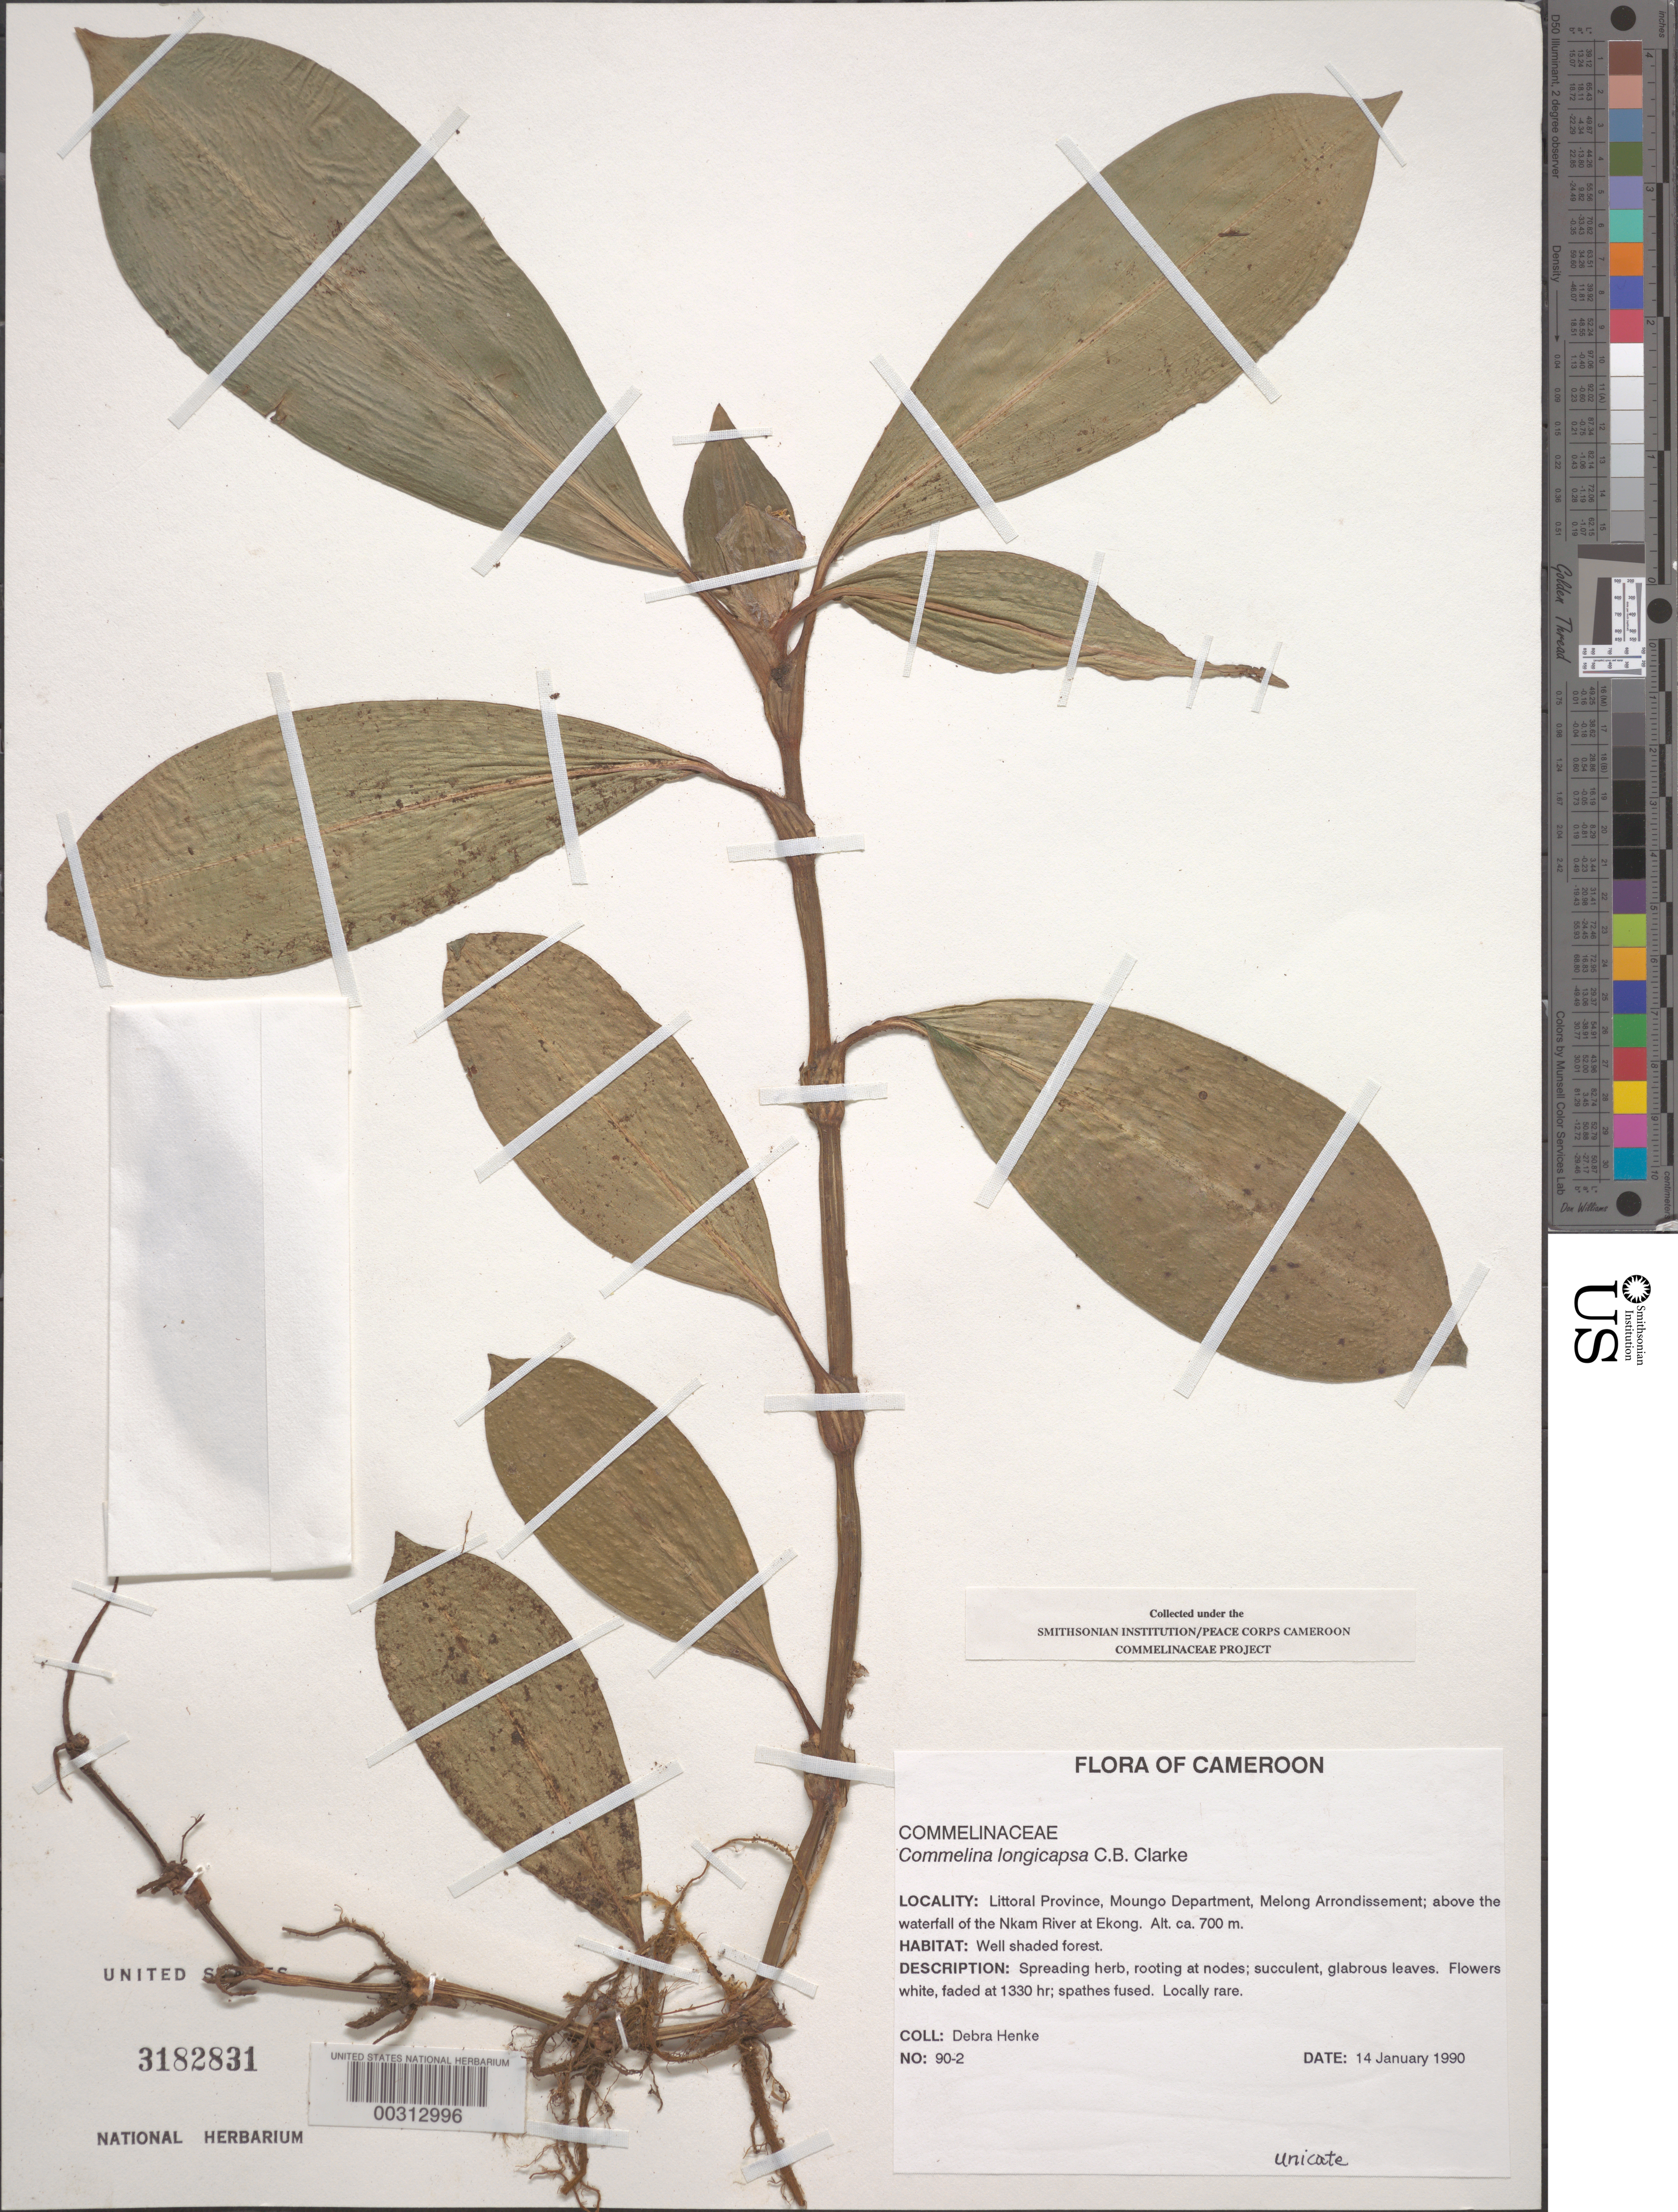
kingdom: Plantae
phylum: Tracheophyta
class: Liliopsida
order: Commelinales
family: Commelinaceae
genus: Commelina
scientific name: Commelina longicapsa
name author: C.B. Clarke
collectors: D. Henke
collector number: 90-2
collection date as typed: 14 Jan 1990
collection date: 1990-01-14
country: Cameroon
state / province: Littoral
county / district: Mungo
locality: Melong arrondissement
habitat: Well shaded forest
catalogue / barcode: US 3182831